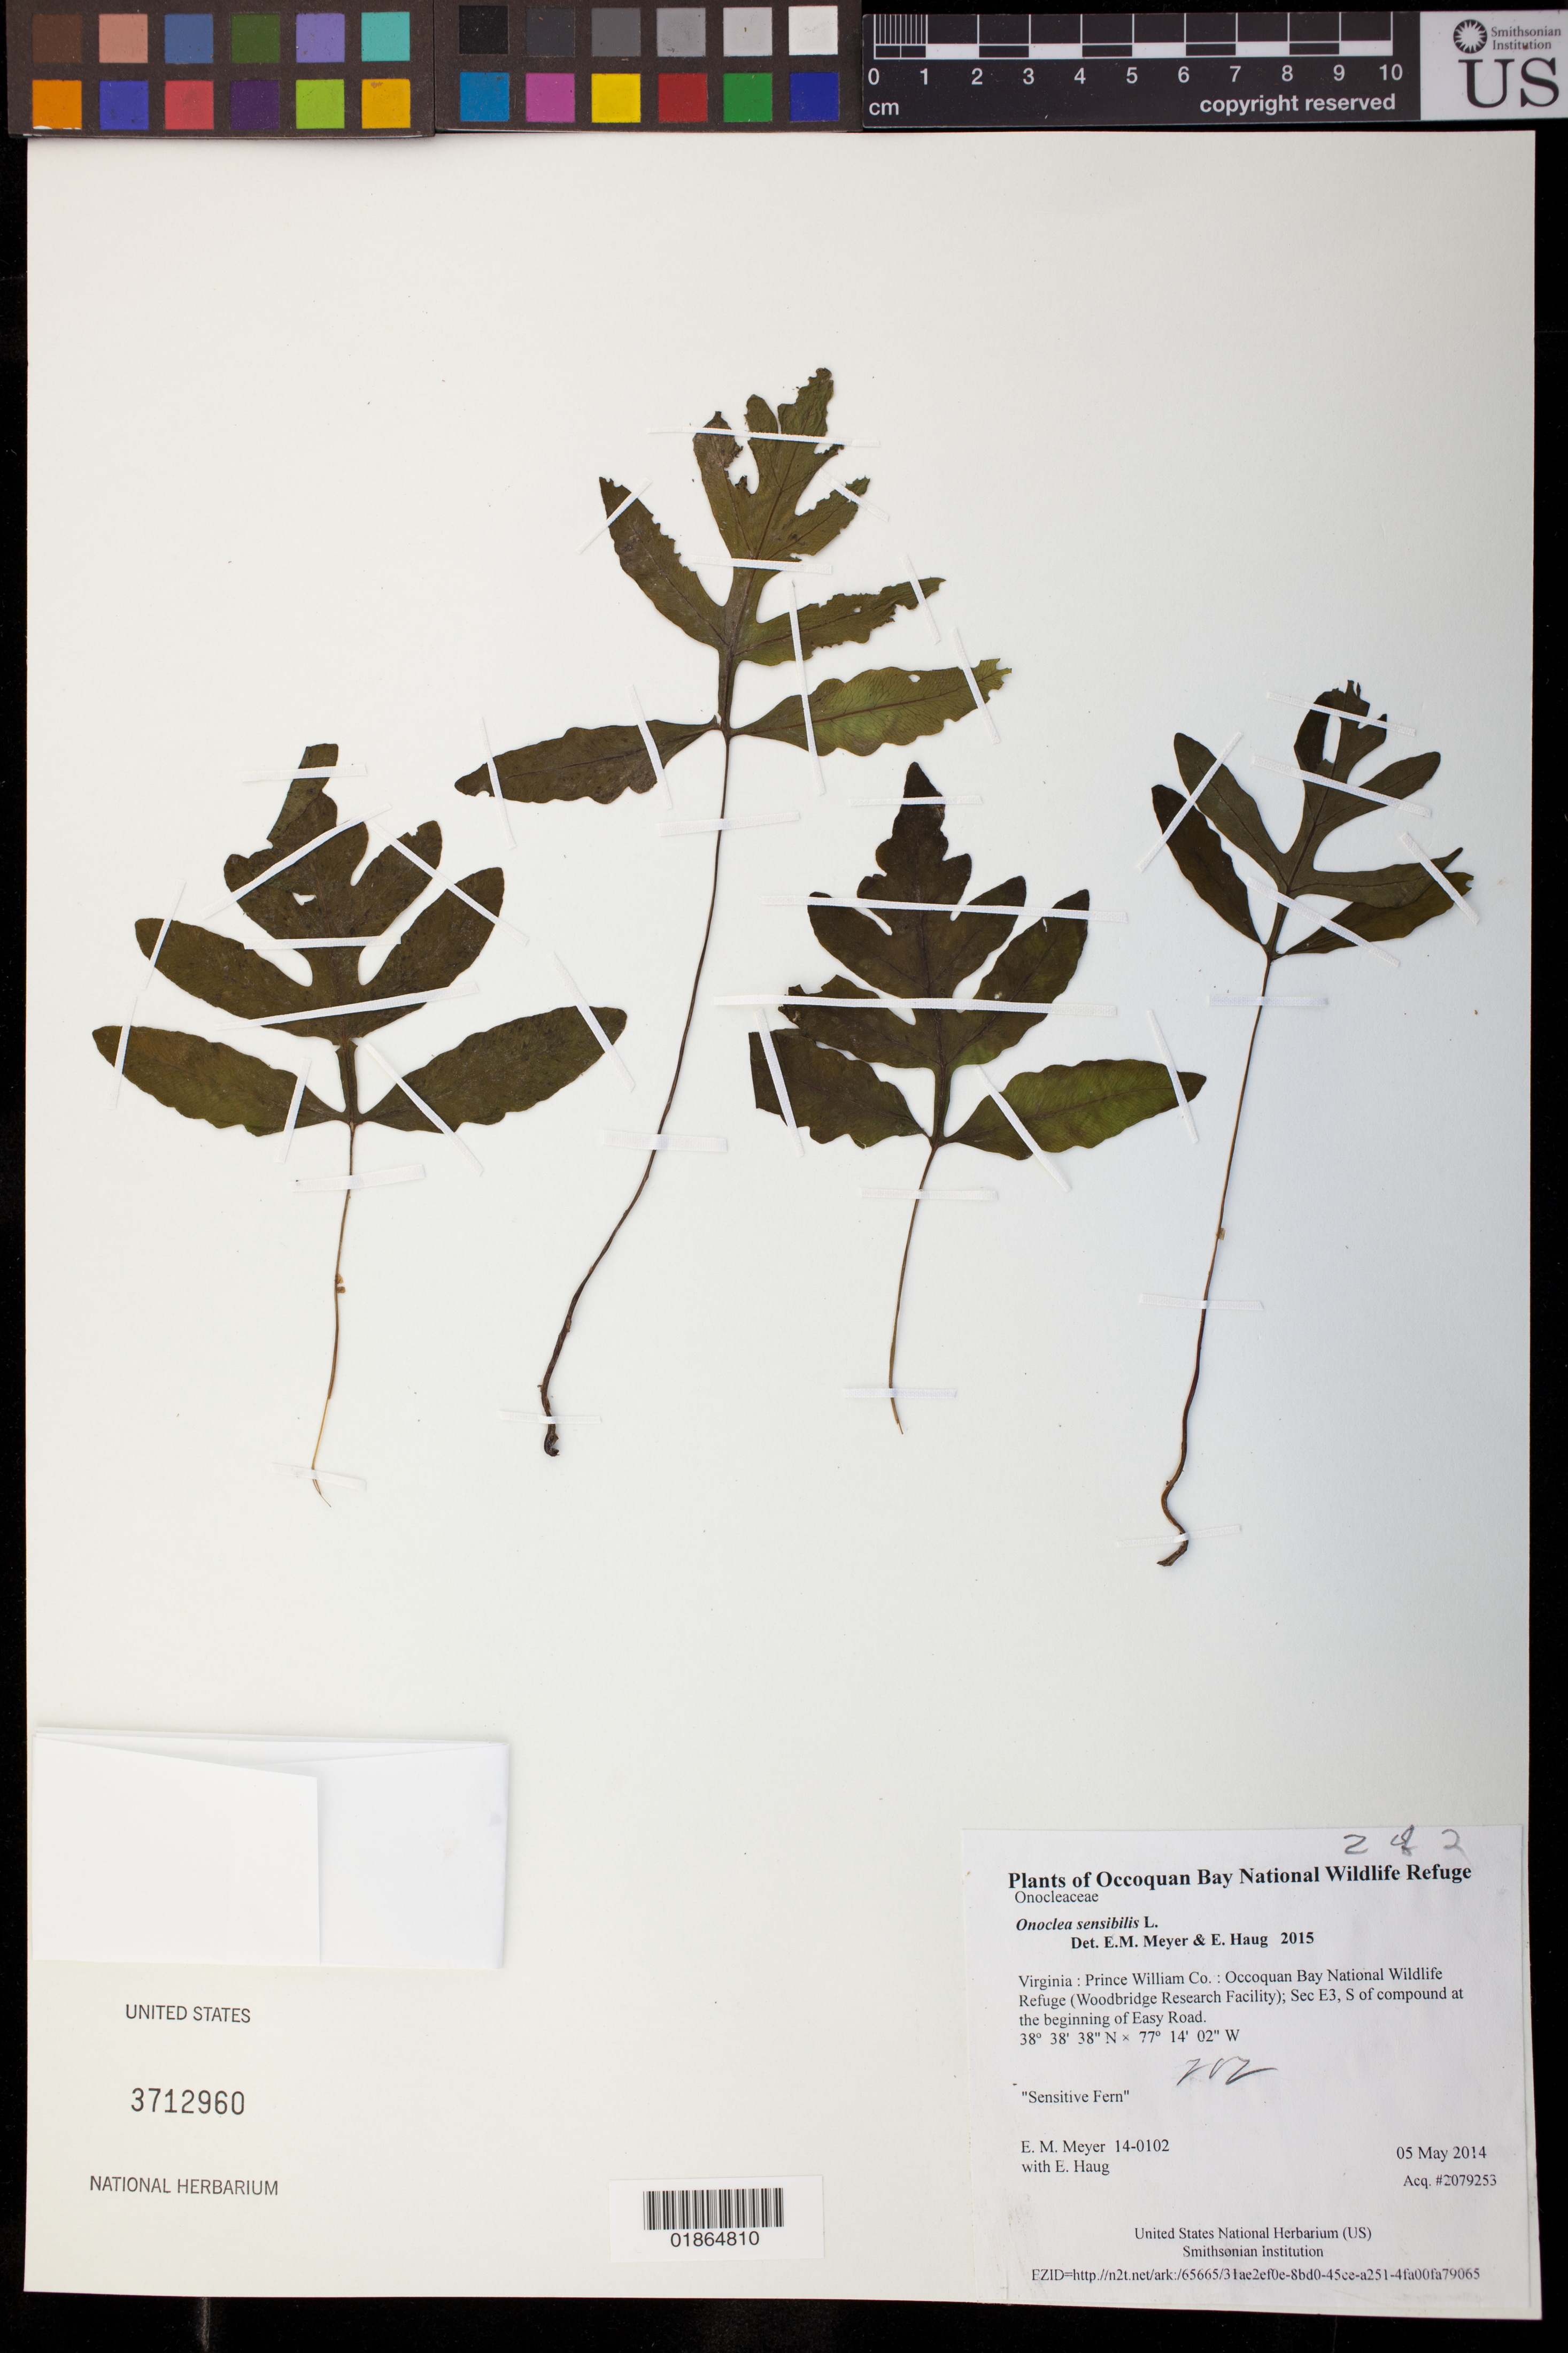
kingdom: Plantae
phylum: Tracheophyta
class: Polypodiopsida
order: Polypodiales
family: Onocleaceae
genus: Onoclea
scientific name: Onoclea sensibilis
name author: L.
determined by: Meyer, E. M.; Haug, E.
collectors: E. M. Meyer & E. Haug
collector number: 14-0102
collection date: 2014-05-05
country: United States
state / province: Virginia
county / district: Prince William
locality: Occoquan Bay National Wildlife Refuge (Woodbridge Research Facility); Sec E3, S of compound at the beginning of Easy Road.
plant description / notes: Sensitive Fern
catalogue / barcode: US 3712960